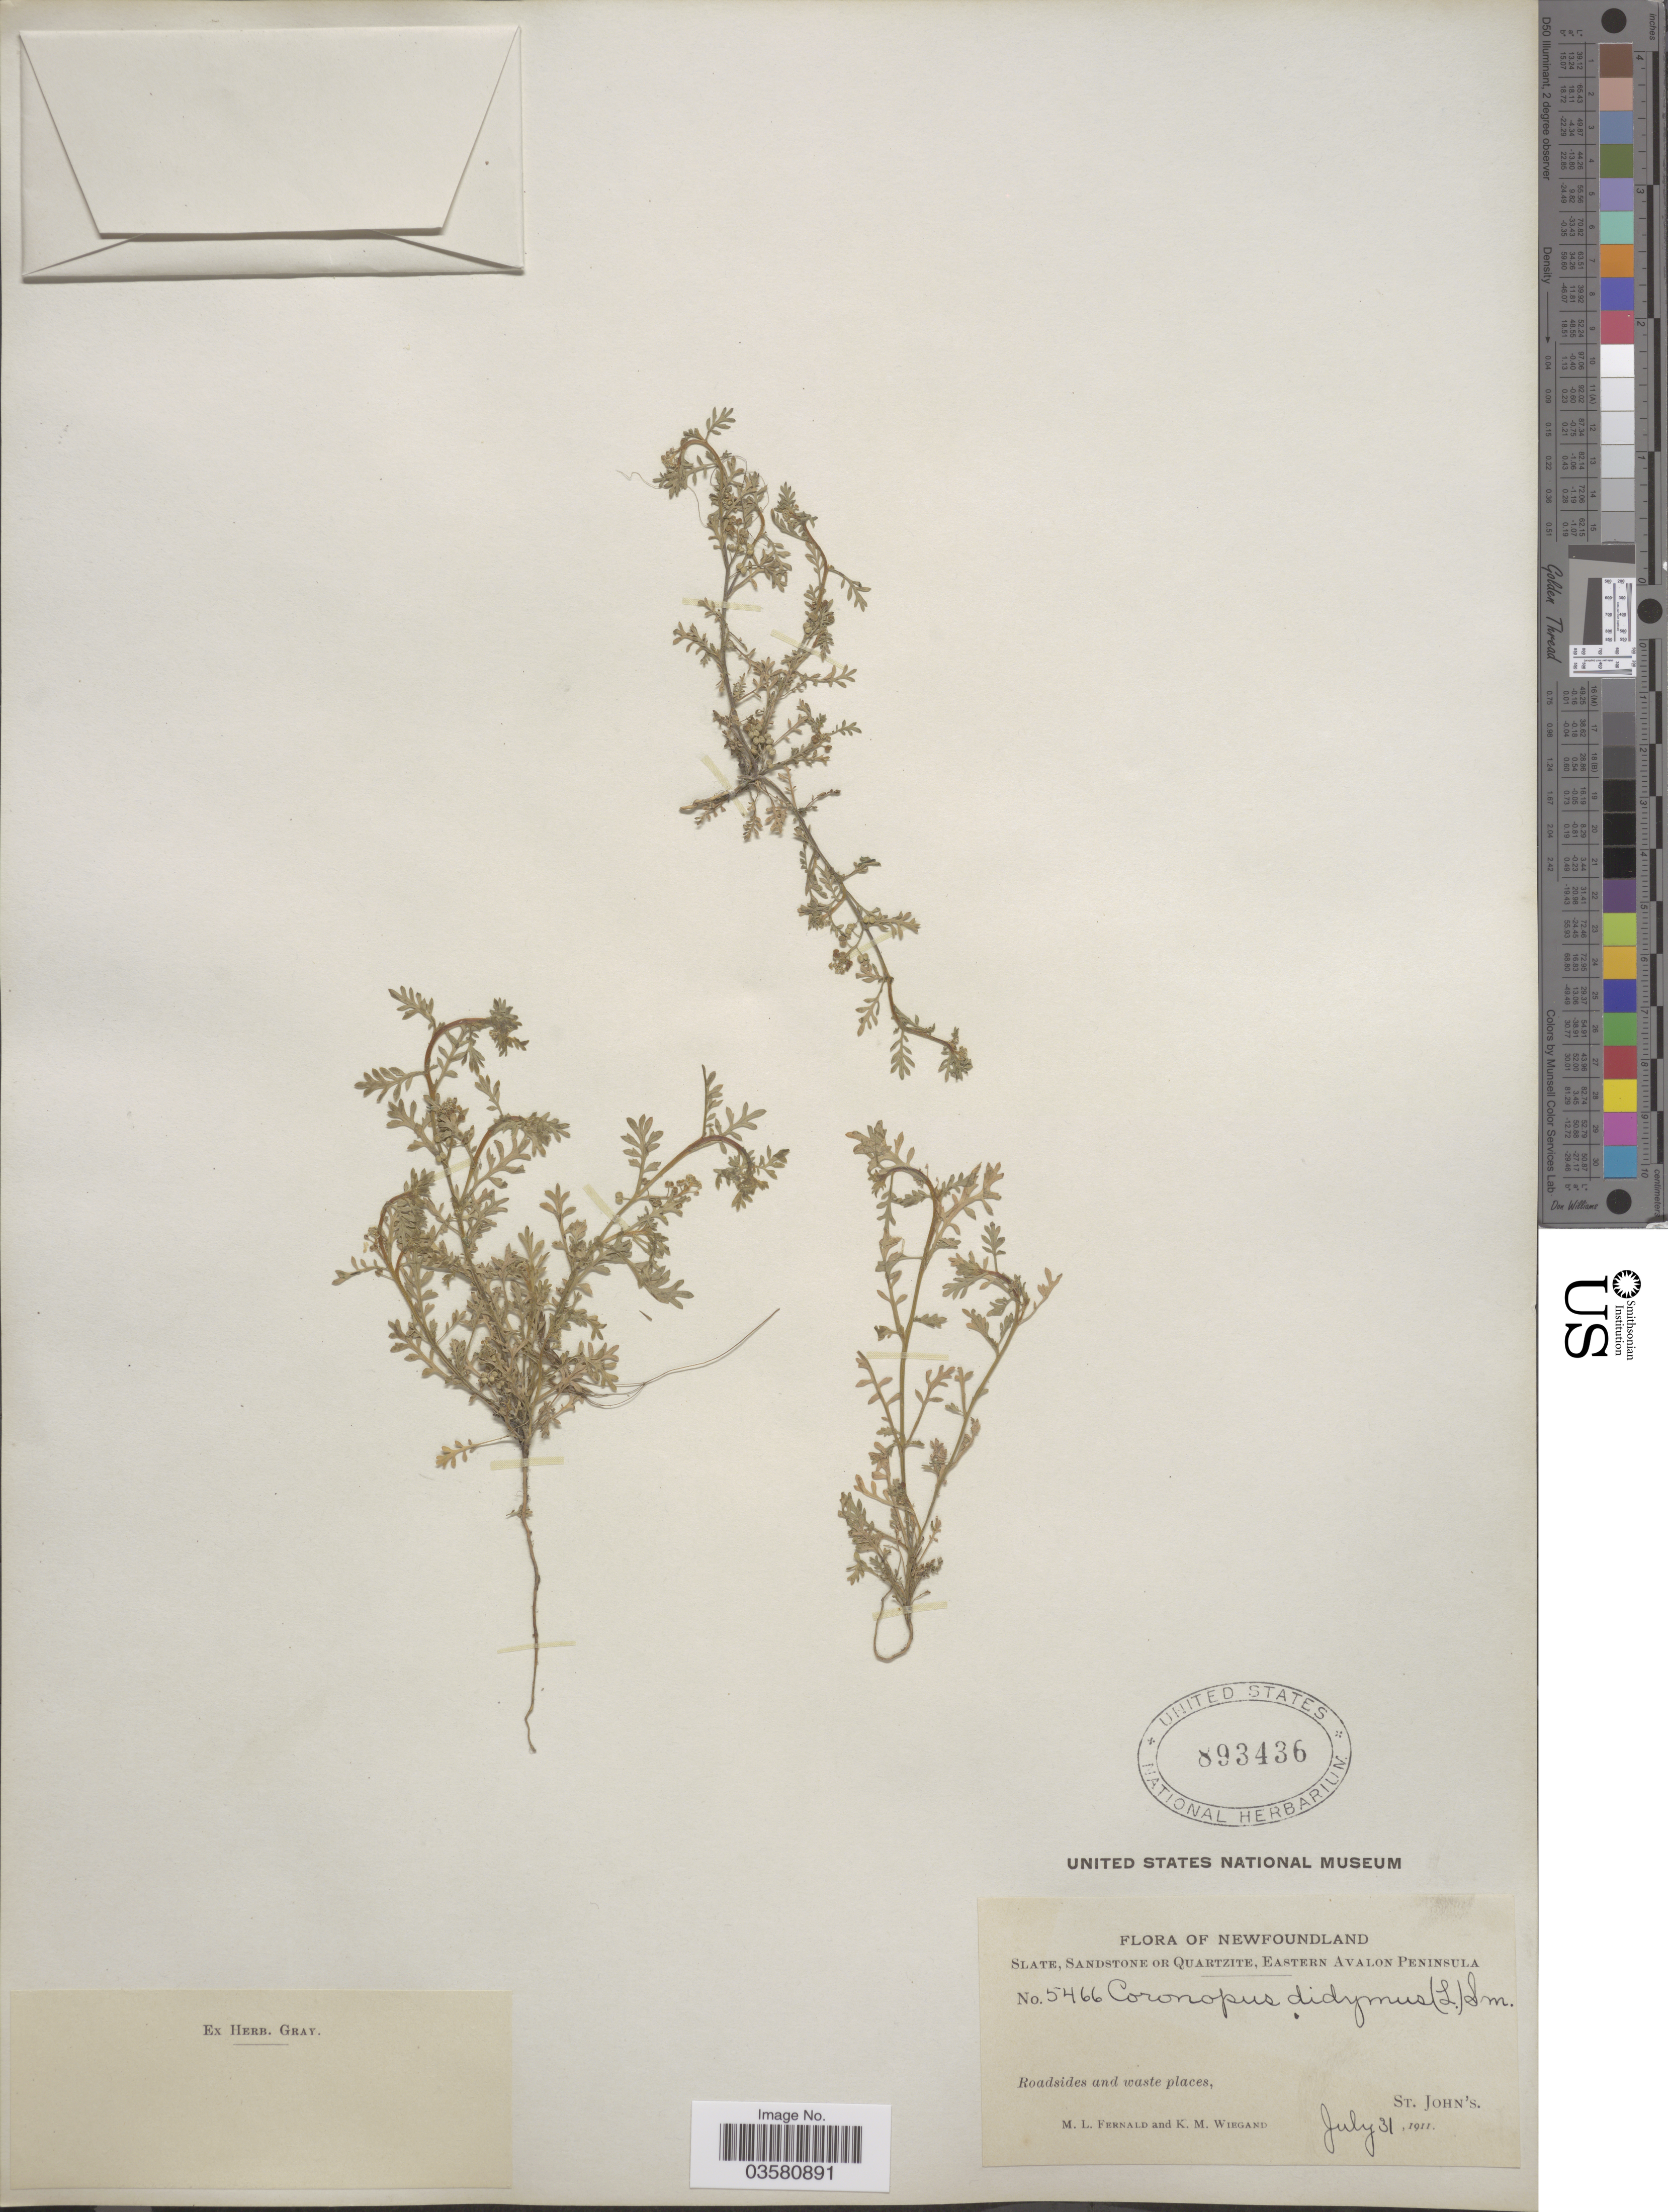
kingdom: Plantae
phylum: Tracheophyta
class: Magnoliopsida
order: Brassicales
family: Brassicaceae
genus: Lepidium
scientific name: Lepidium didymum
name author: L.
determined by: Strong, M. T., (US), Smithsonian Institution - National Museum of Natural History (UNITED STATES)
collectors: M. L. Fernald & K. M. Wiegand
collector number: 5466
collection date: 1911-07-31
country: Canada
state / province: Newfoundland and Labrador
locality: Slate, Sandstone or Quartzite, Eastern Avalon Peninsula. St. John's.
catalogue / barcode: US 893436